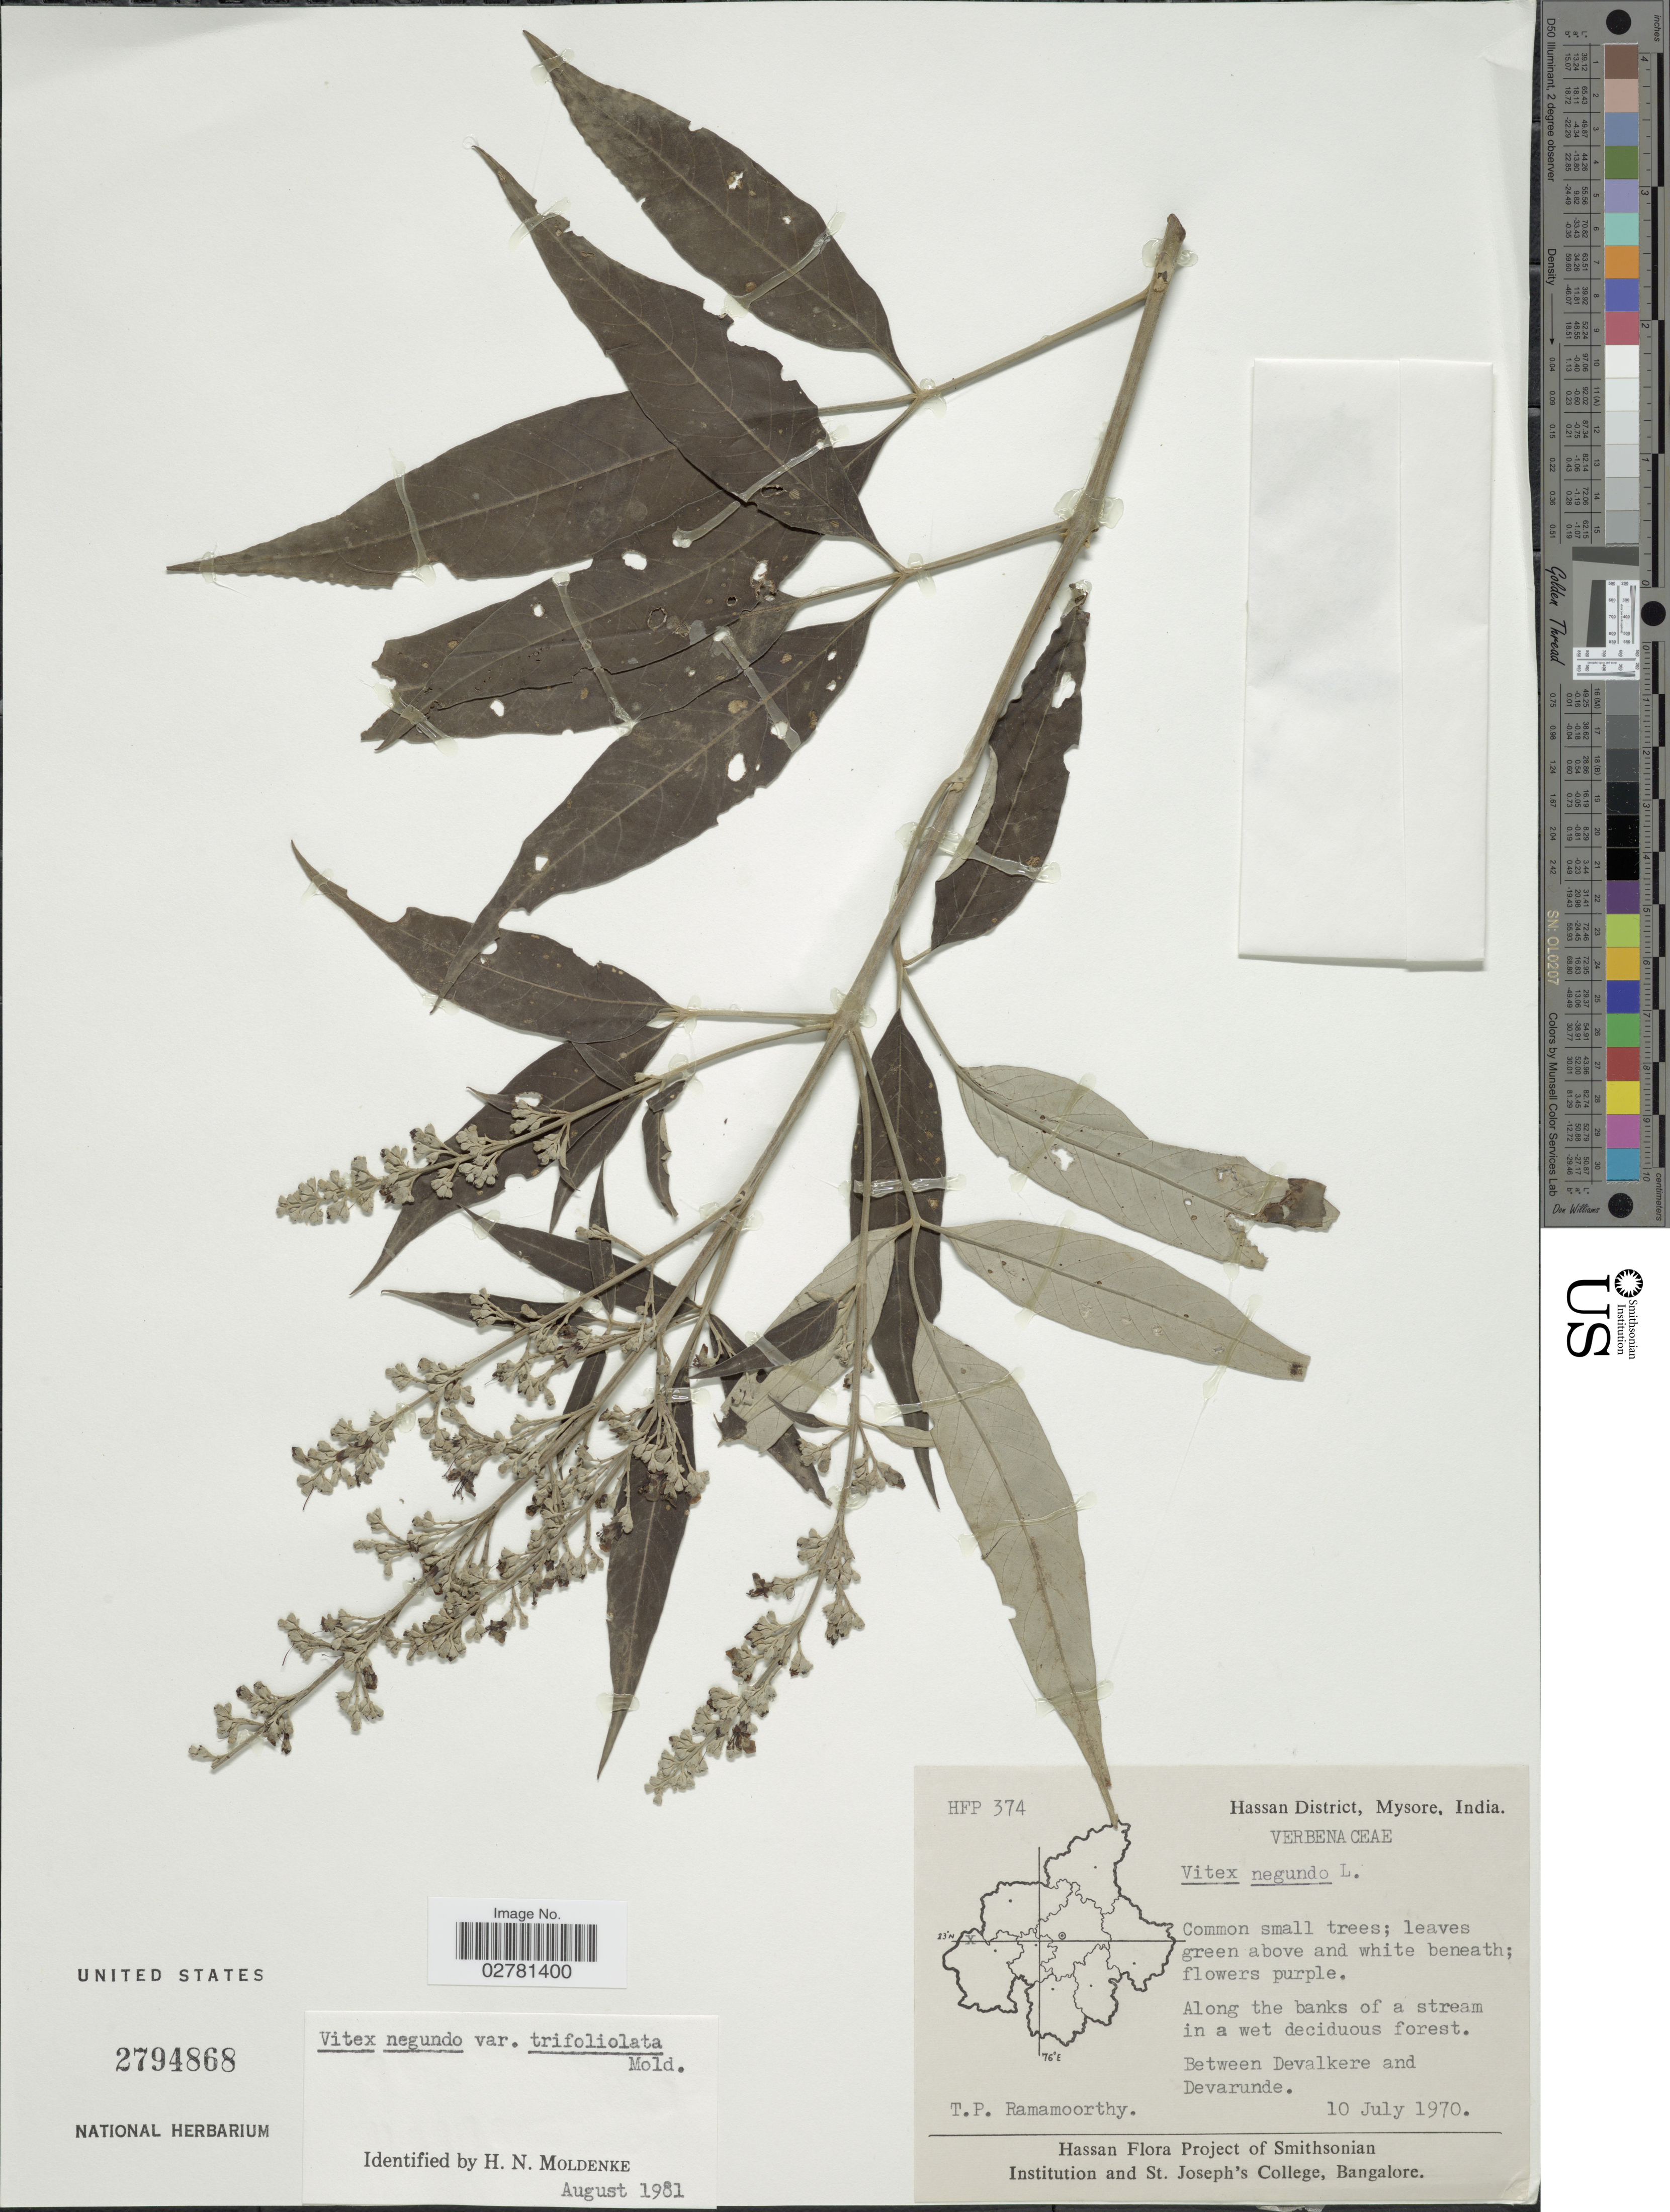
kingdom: Plantae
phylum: Tracheophyta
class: Magnoliopsida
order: Lamiales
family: Lamiaceae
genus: Vitex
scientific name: Vitex negundo var. trifoliolata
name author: Moldenke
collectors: T. P. Ramamoorthy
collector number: HFP374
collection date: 1970-07-10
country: India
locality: Hassan District, Mysore. Between Devalkere and Devarunde.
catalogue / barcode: US 2794868